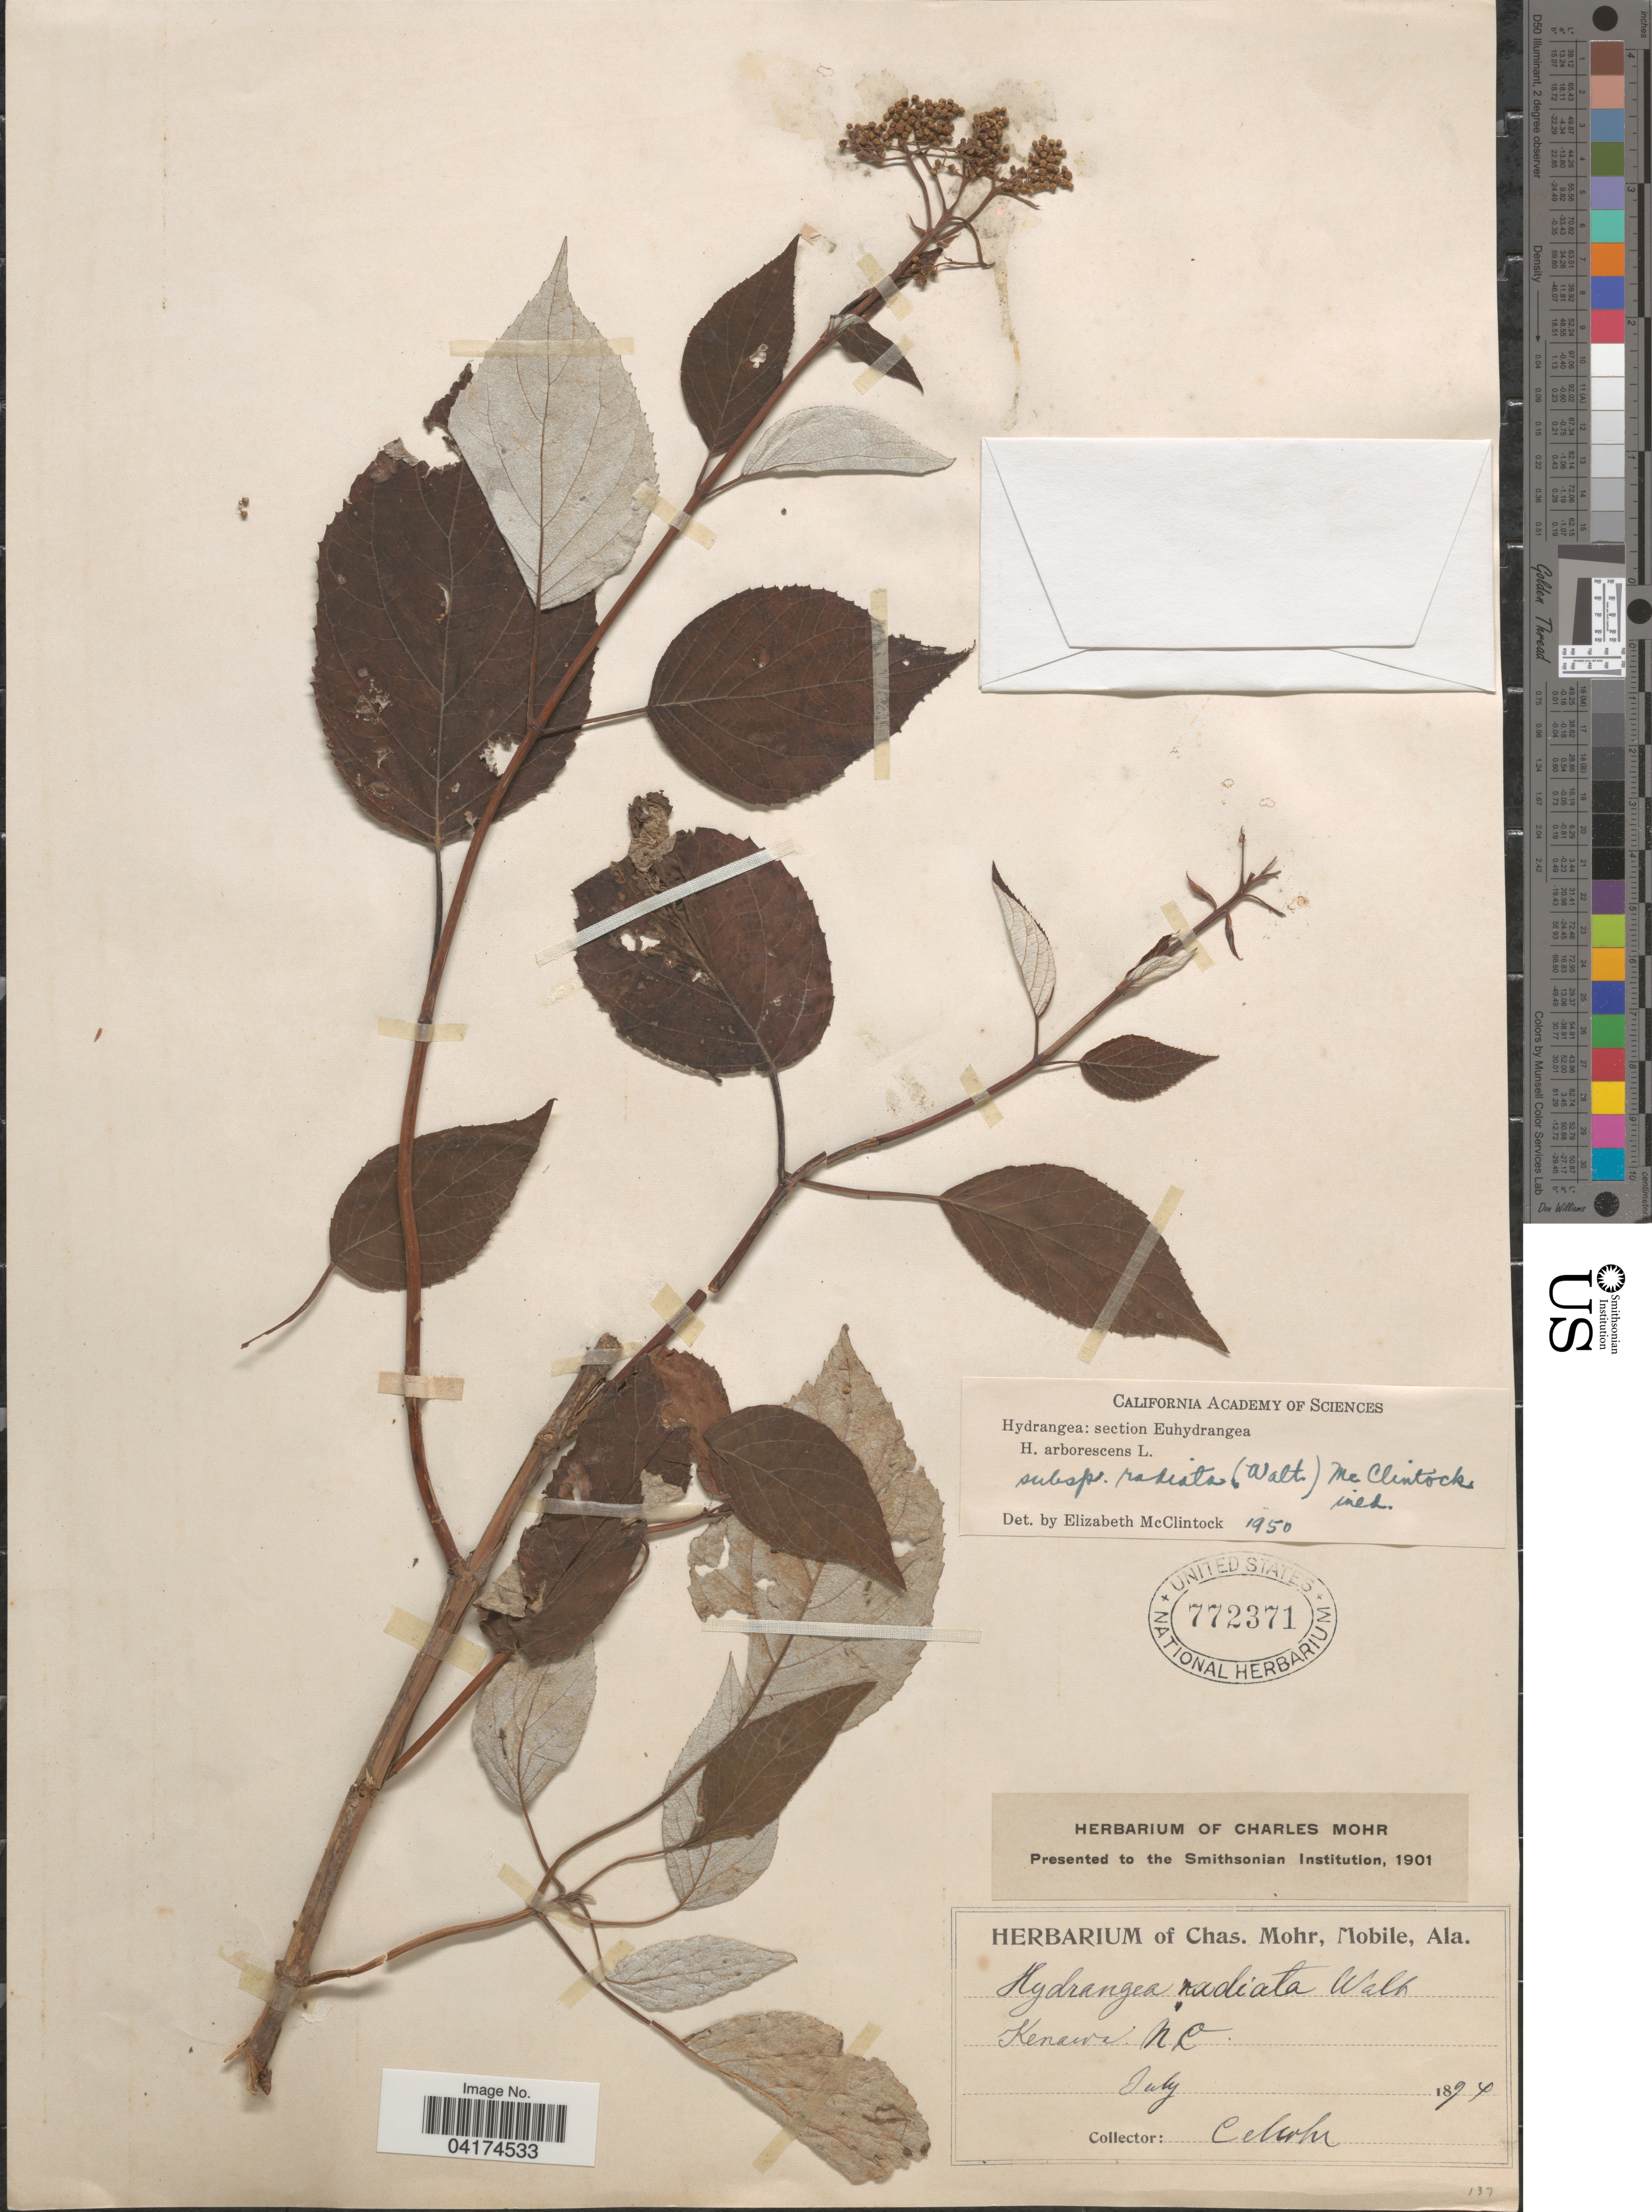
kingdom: Plantae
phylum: Tracheophyta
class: Magnoliopsida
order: Cornales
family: Hydrangeaceae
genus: Hydrangea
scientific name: Hydrangea arborescens subsp. radiata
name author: (Walter) E. M. McClint.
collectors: Mohr, C. T. (herbarium)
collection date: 1894-07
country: United States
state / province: North Carolina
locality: Kenawa.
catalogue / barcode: US 772371